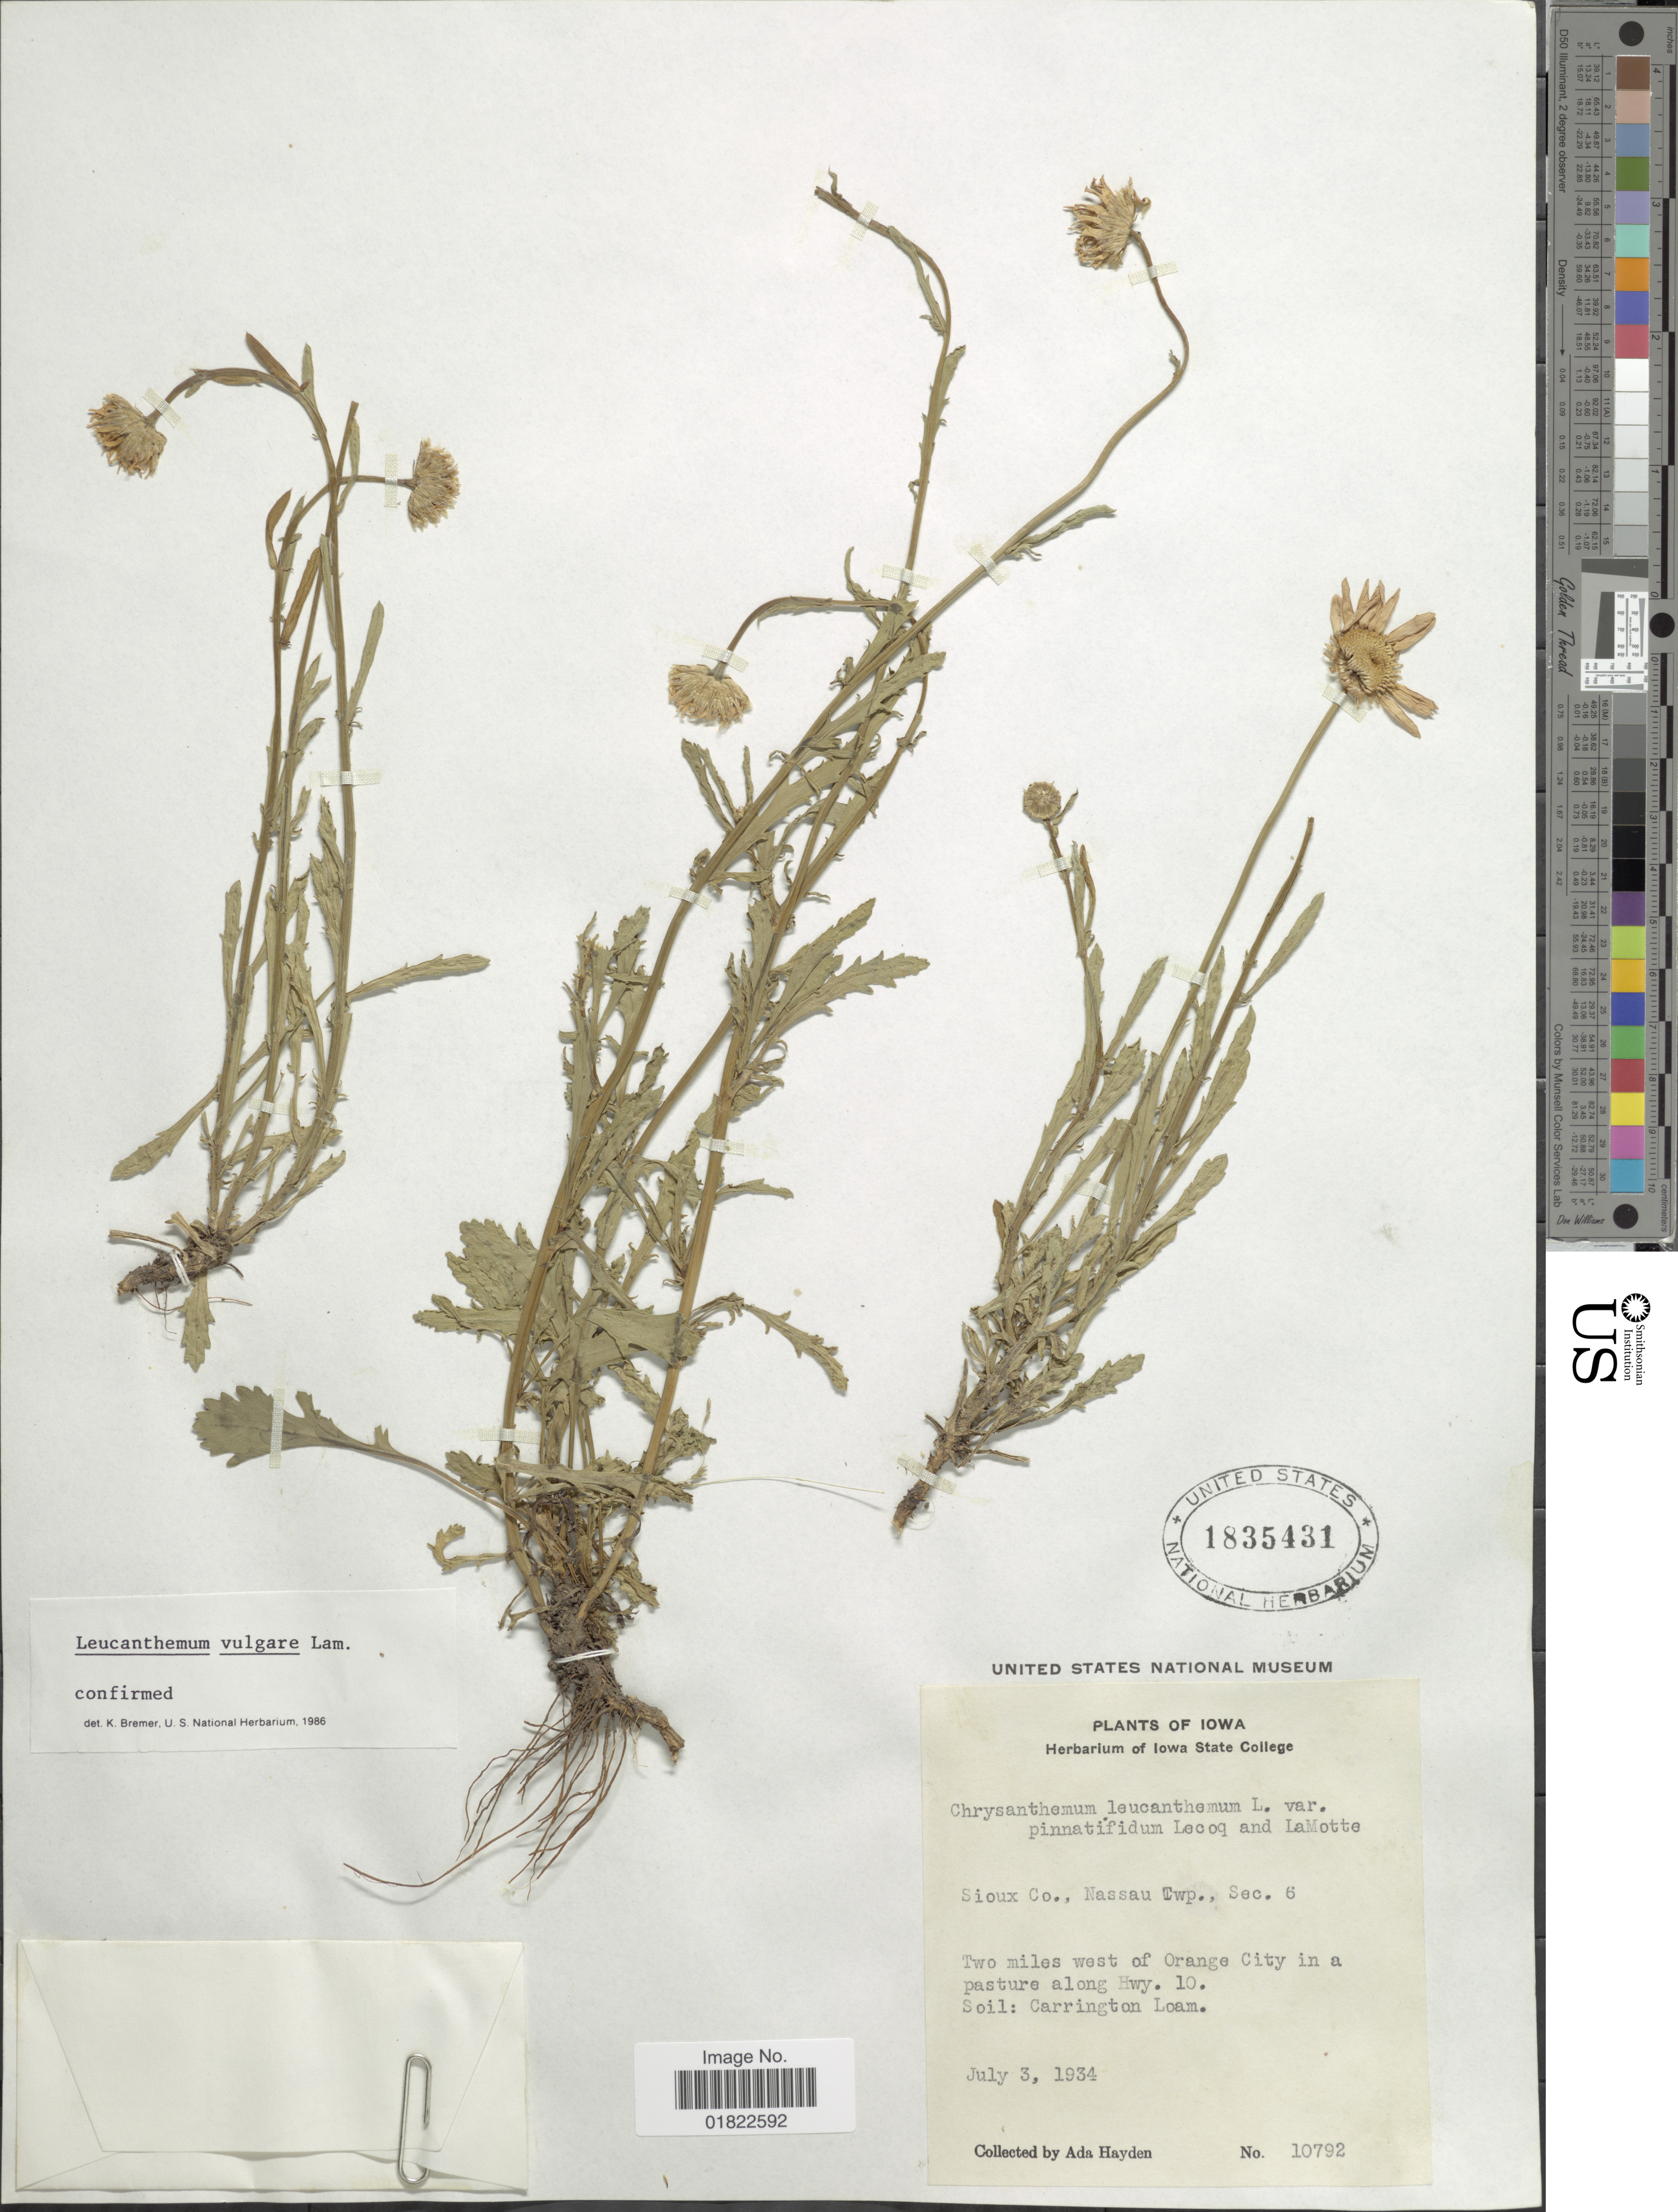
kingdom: Plantae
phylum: Tracheophyta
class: Magnoliopsida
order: Asterales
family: Asteraceae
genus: Leucanthemum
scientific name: Leucanthemum vulgare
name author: Lam.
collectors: Ada Hayden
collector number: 10792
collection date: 1934-07-03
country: United States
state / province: Iowa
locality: Sioux Co., Nassau Twp., Sec 6. two miles west of Orange City in a pasture along Hwy . 10.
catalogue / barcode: US 1835431